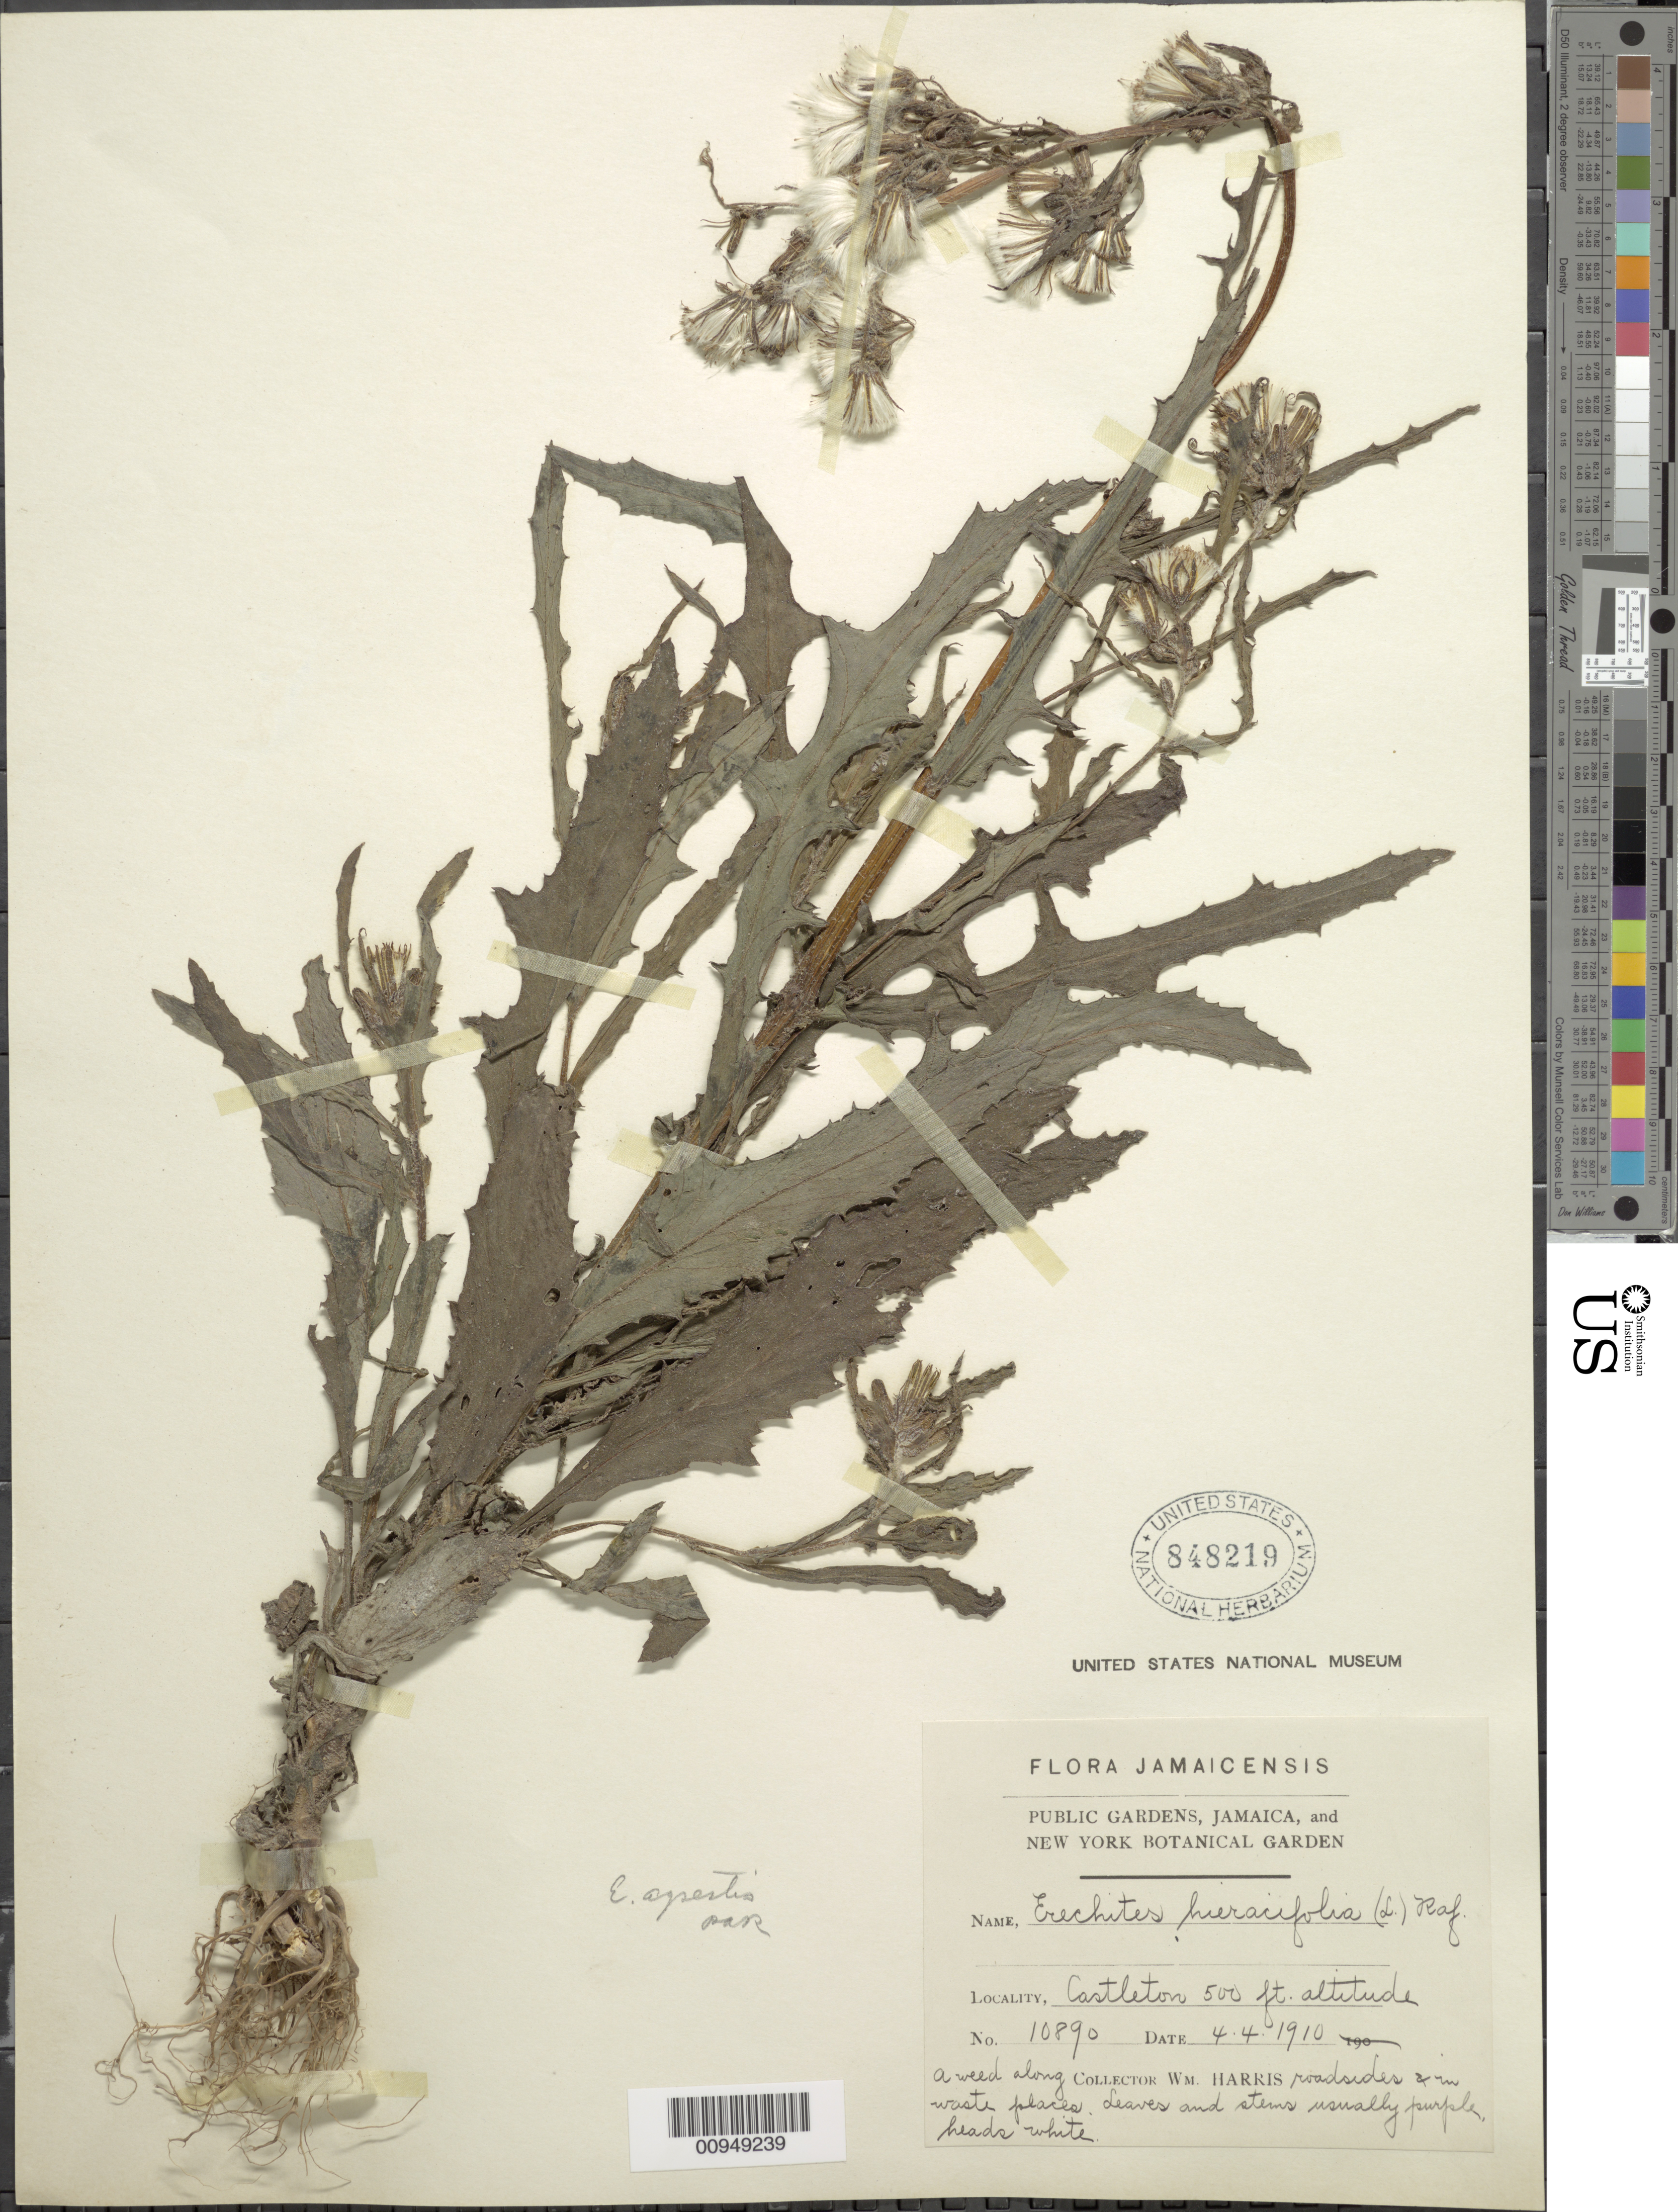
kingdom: Plantae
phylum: Tracheophyta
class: Magnoliopsida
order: Asterales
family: Asteraceae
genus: Erechtites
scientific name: Erechtites hieraciifolius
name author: (L.) Raf. ex DC.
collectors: W. H. Harris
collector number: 10890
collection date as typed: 04 Apr 1910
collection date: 1910-04-04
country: Jamaica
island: Jamaica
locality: Castleton, roadsides and in waste places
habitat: Along roadsides and in waste places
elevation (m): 152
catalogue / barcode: US 848219